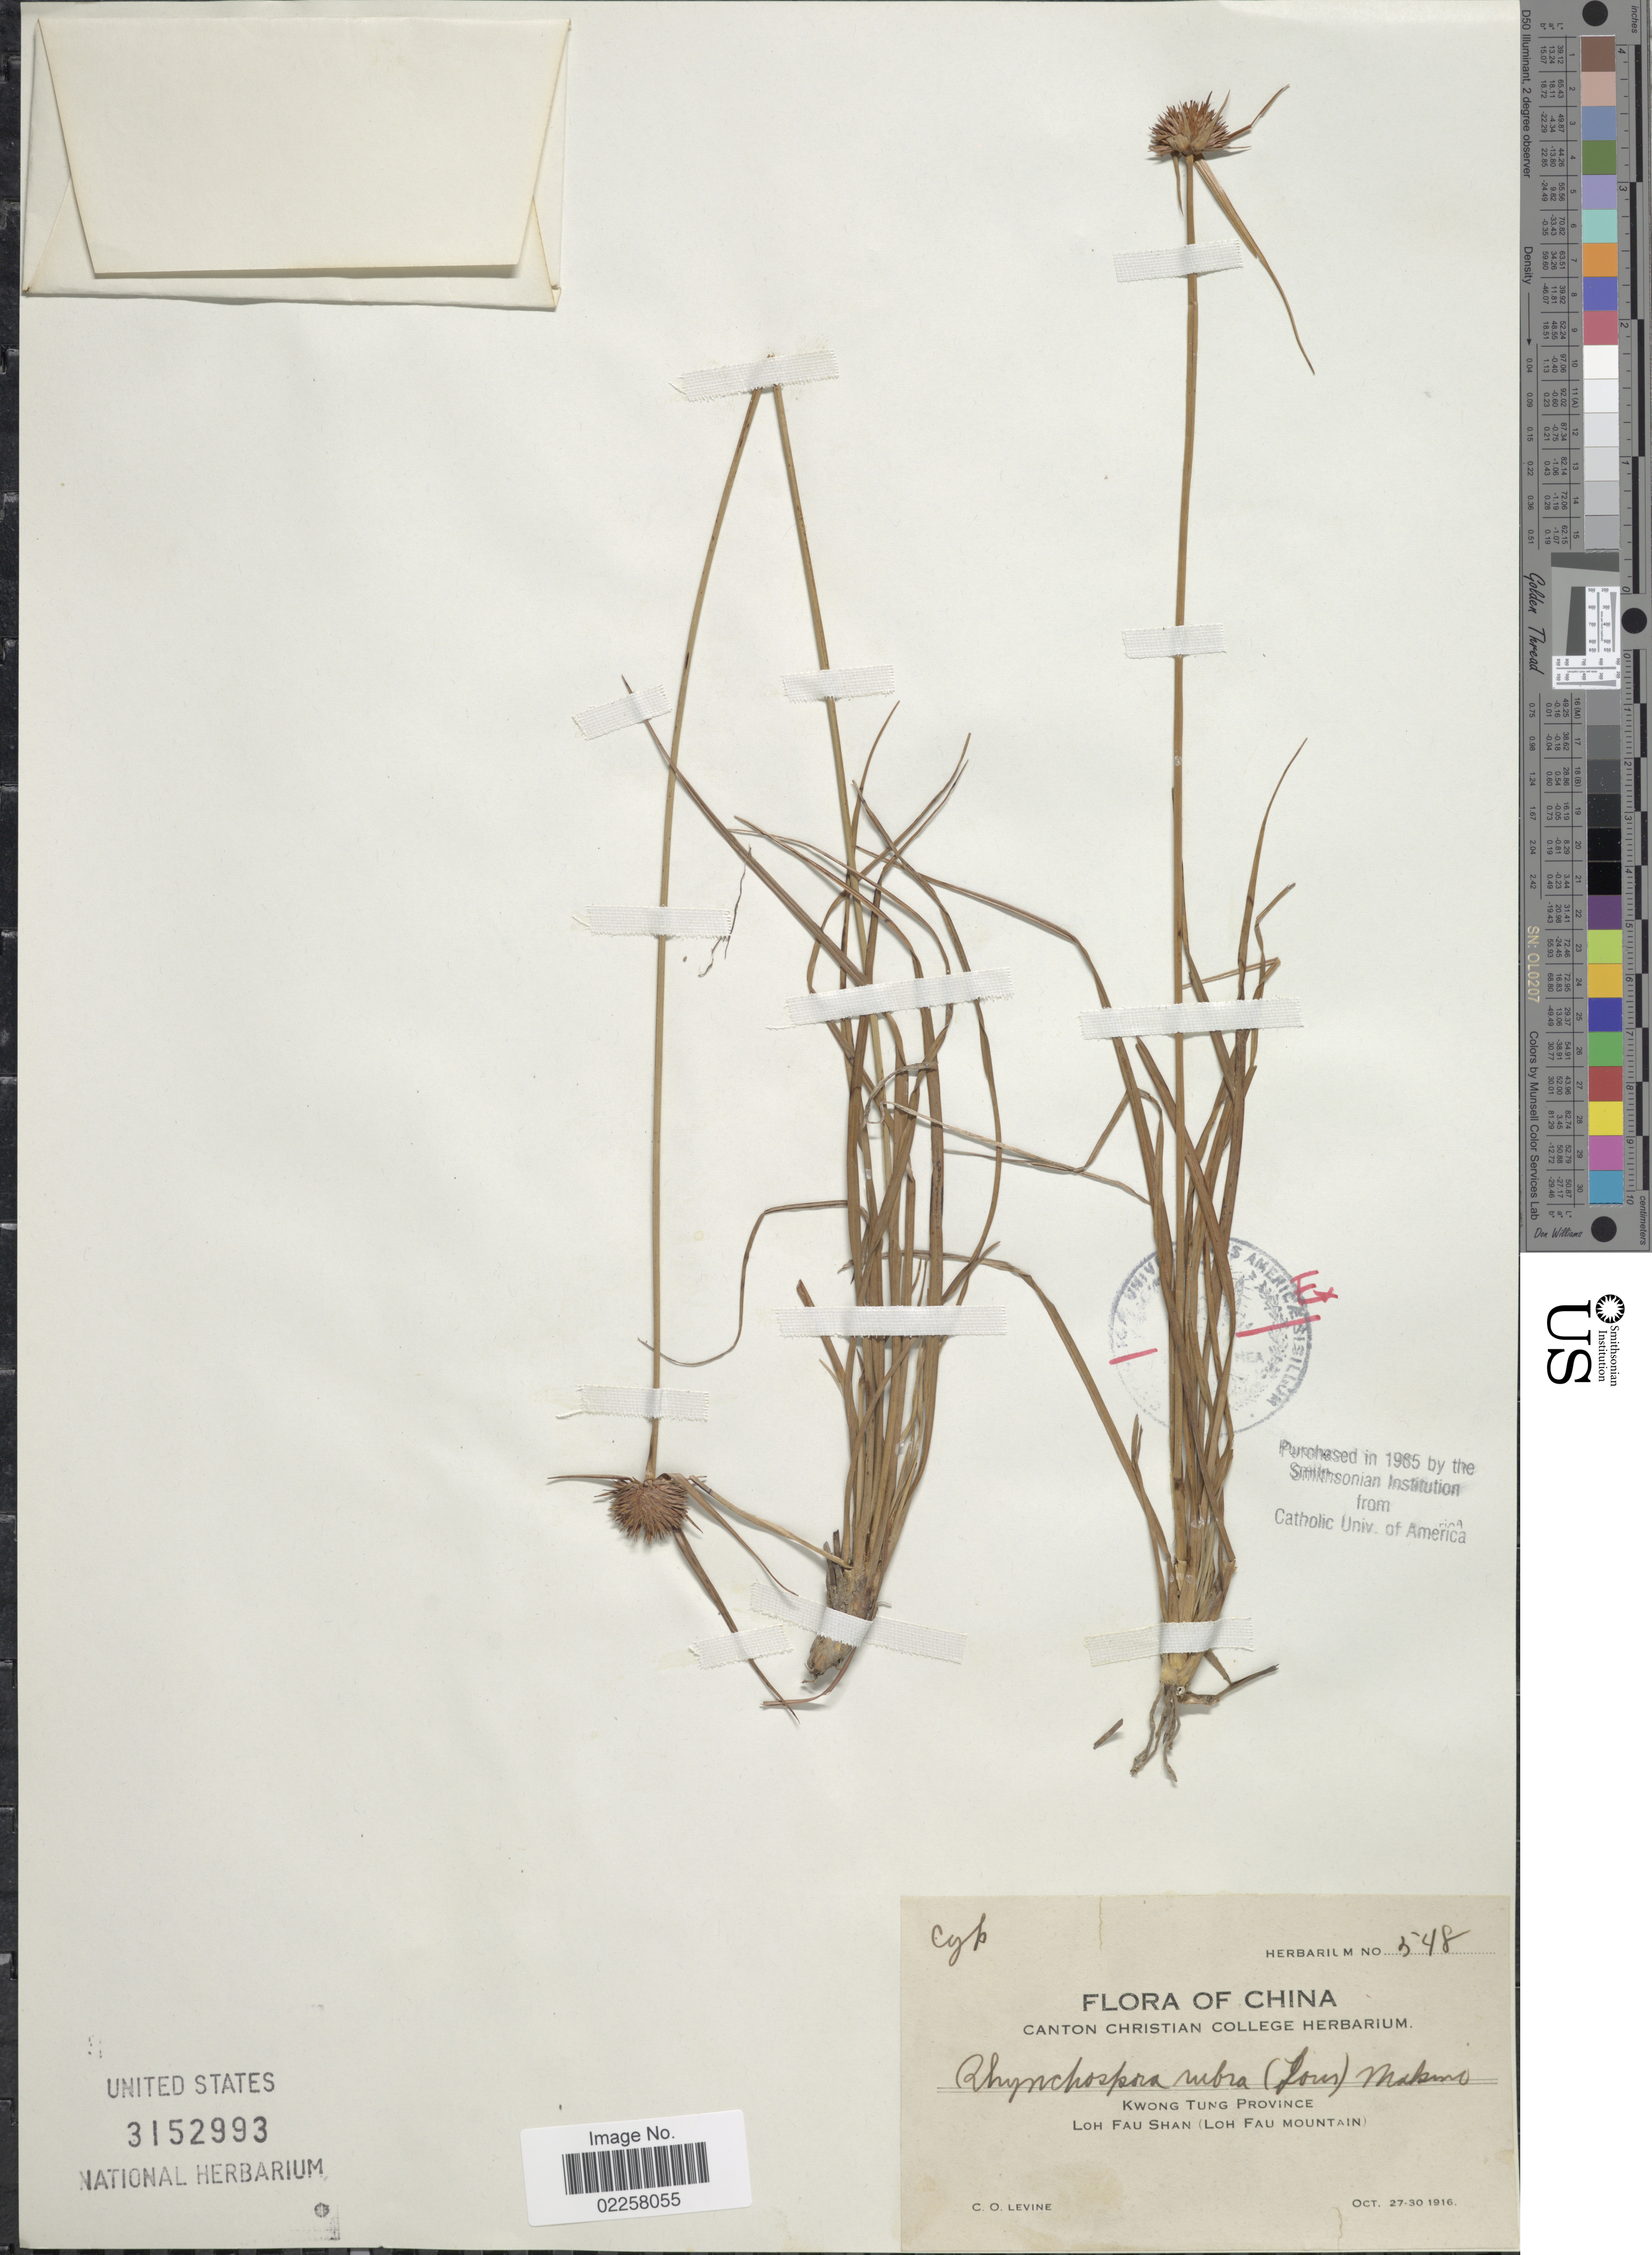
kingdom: Plantae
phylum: Tracheophyta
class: Liliopsida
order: Poales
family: Cyperaceae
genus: Rhynchospora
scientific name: Rhynchospora rubra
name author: (Lour.) Makino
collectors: C. O. Levine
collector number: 548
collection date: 1916-10-27/1916-10-30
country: China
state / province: Guangdong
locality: Kwong Tung Province. Loh Fau Shan (Loh Fau Mountain)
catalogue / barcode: US 3152993